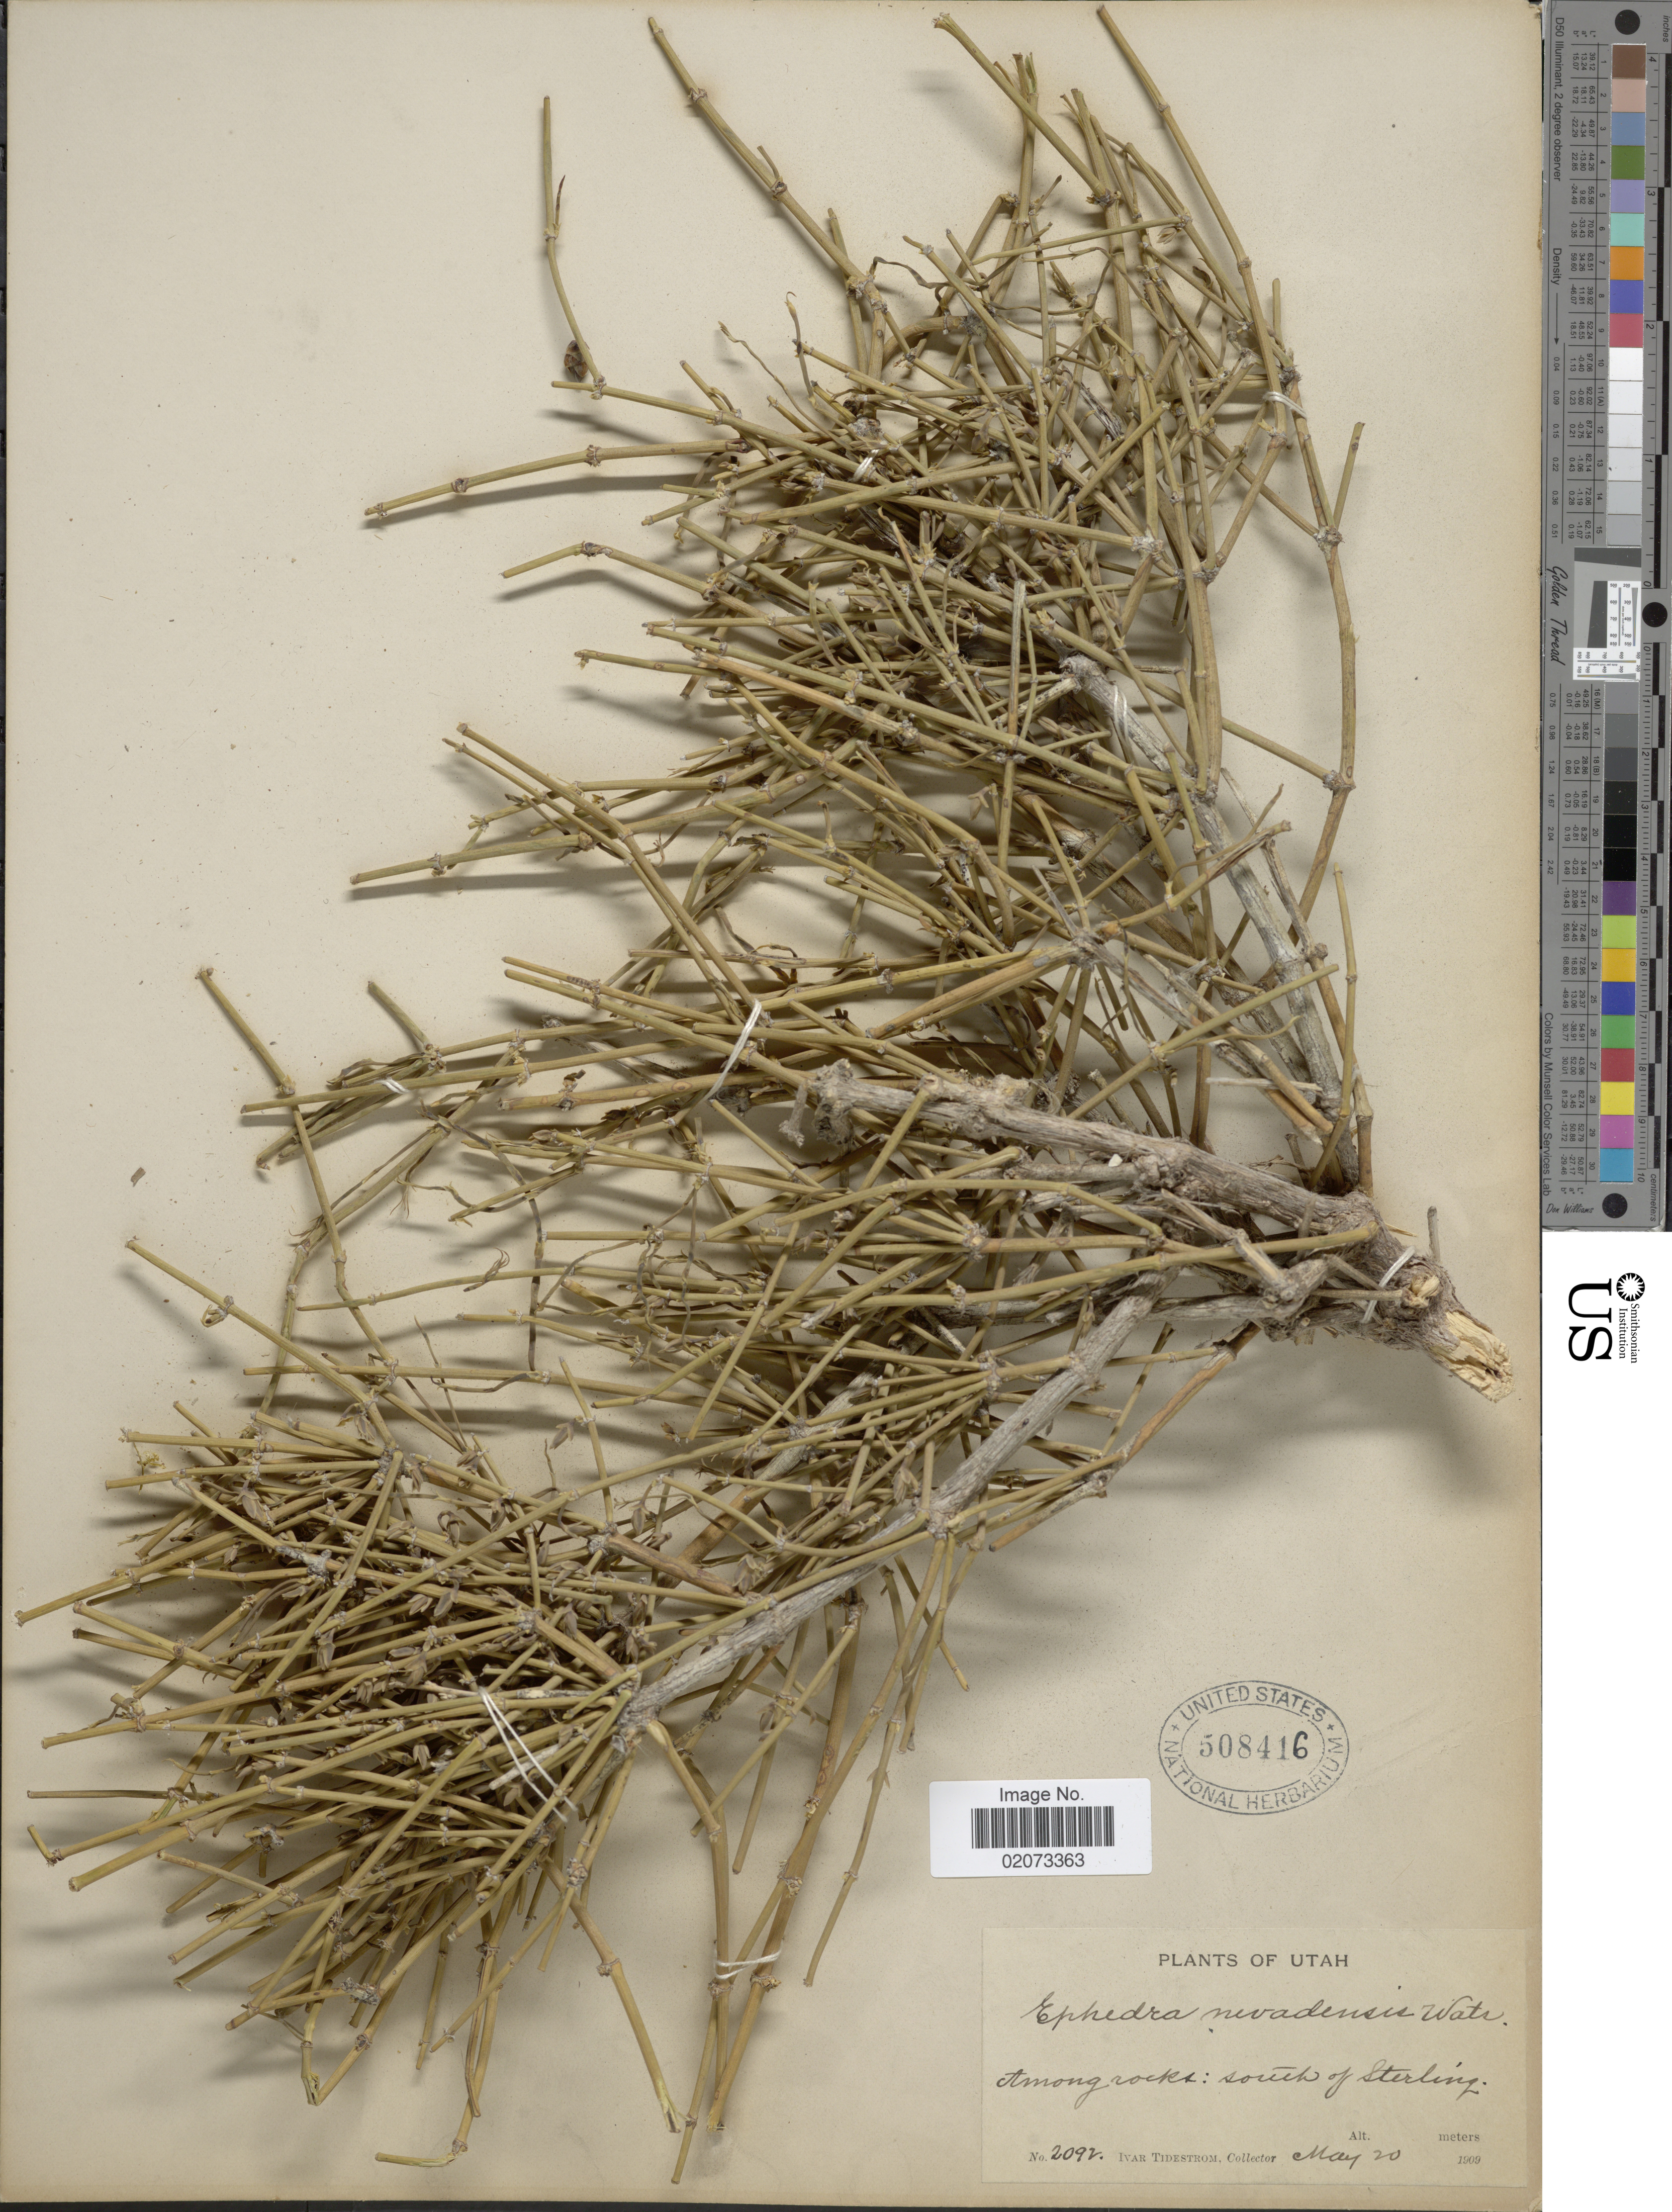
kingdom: Plantae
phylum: Tracheophyta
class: Gnetopsida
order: Ephedrales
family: Ephedraceae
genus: Ephedra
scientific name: Ephedra nevadensis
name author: S. Watson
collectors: I. F. Tidestrom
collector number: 2092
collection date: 1909-05-20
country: United States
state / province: Utah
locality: Utah,. Among rocks: South of Sterling.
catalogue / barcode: US 508416